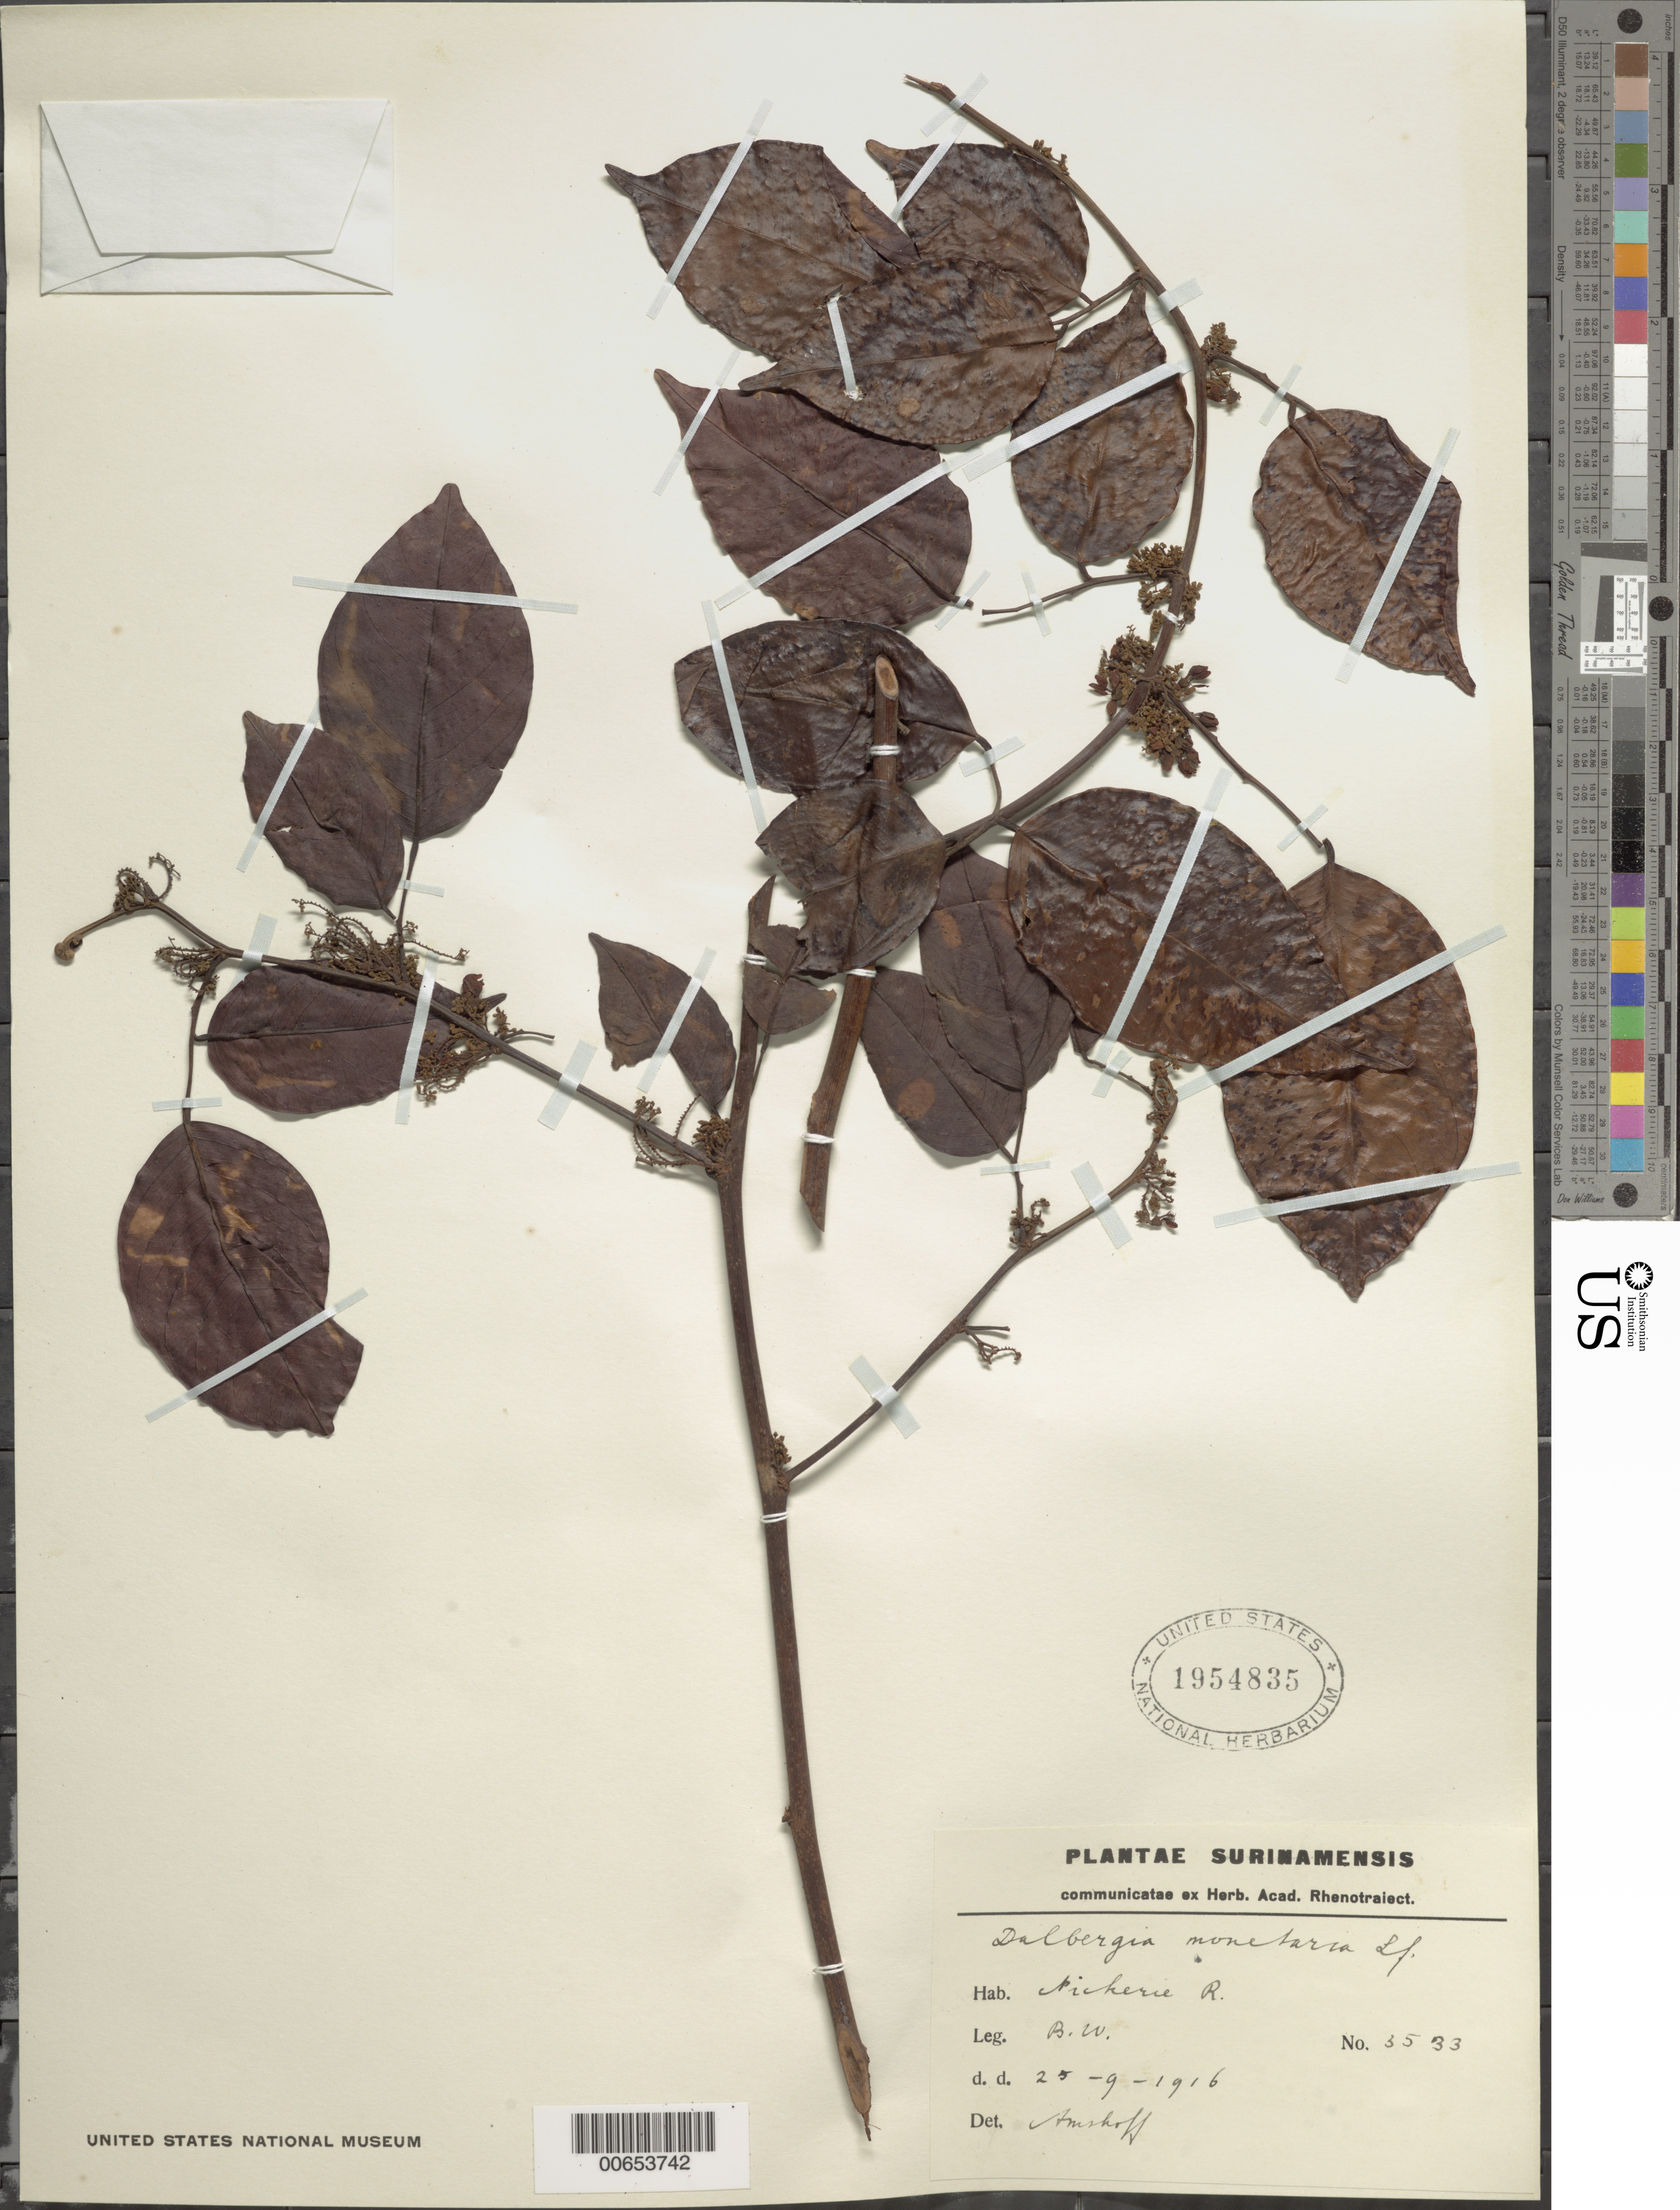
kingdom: Plantae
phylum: Tracheophyta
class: Magnoliopsida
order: Fabales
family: Fabaceae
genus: Dalbergia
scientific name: Dalbergia monetaria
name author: L. f.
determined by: Amshoff, G. J. H.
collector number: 3533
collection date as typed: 25-Sep-16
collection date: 1916-09-25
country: Suriname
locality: Nickerie R.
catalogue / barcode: US 1954835